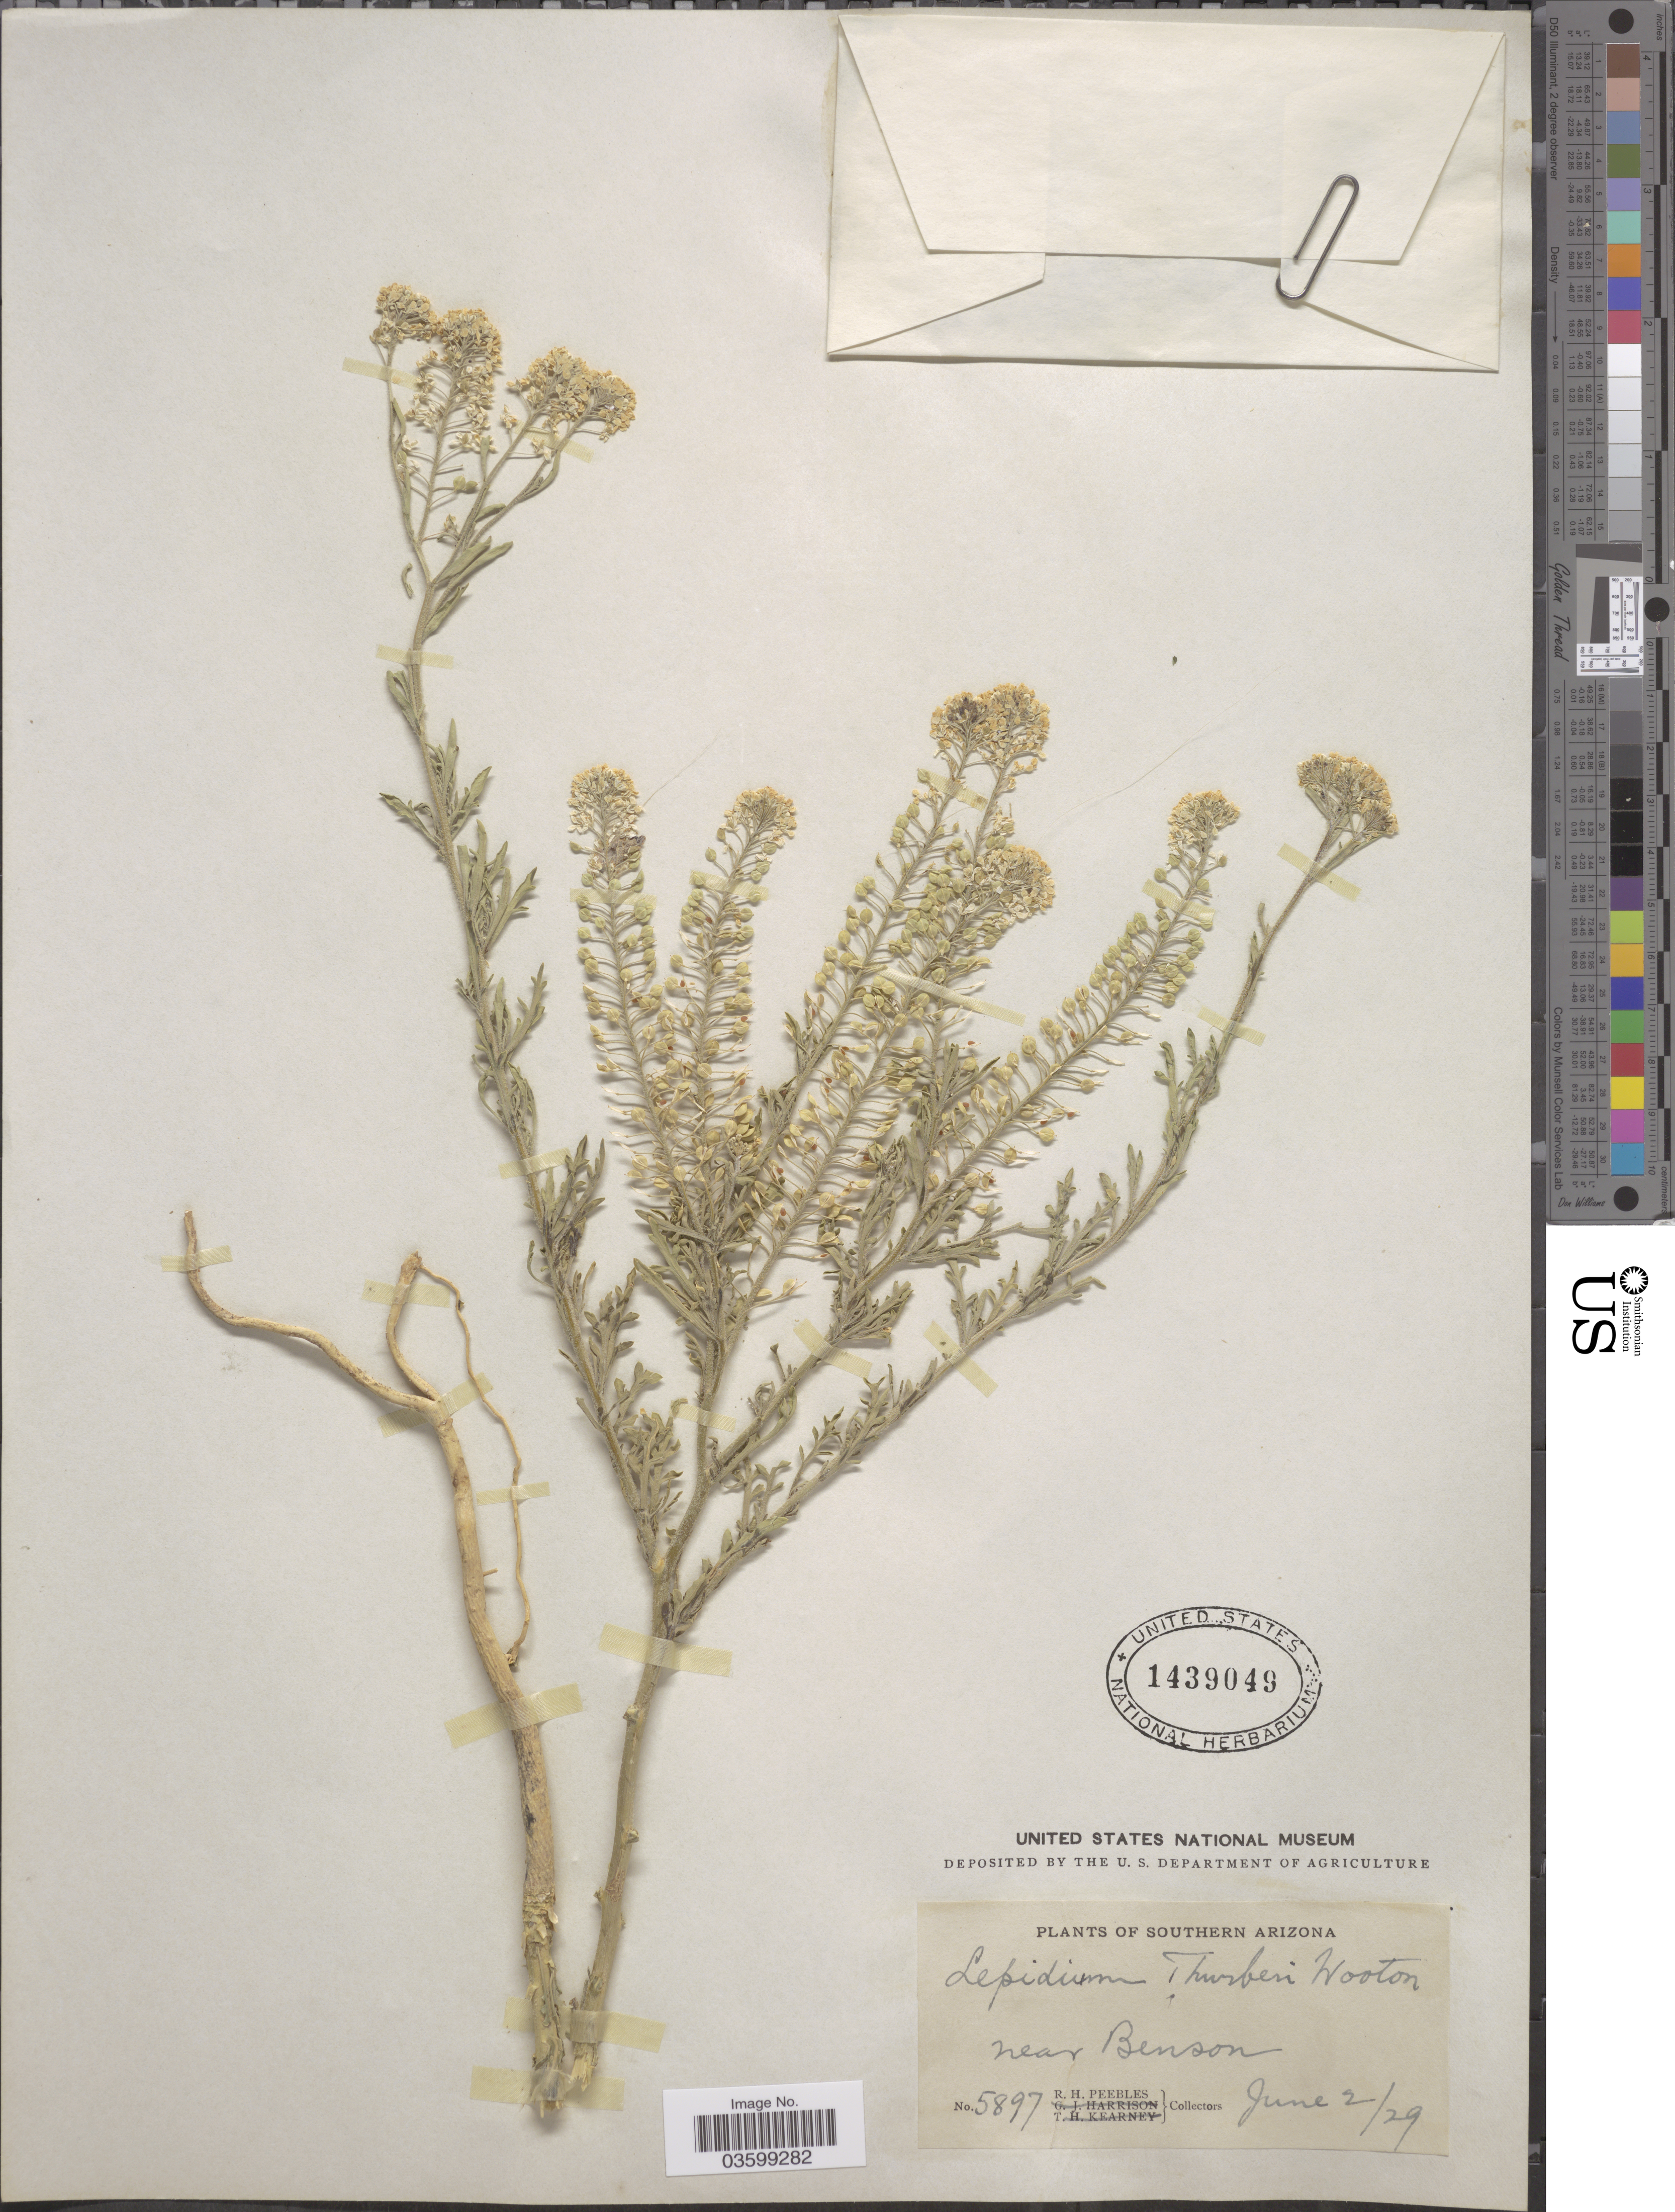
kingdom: Plantae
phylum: Tracheophyta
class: Magnoliopsida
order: Brassicales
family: Brassicaceae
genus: Lepidium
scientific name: Lepidium thurberi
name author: Wooton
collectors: R. H. Peebles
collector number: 5897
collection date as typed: Transcribed d/m/y: 2/6/29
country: United States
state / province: Arizona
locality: Southern Arizona. Near Benson.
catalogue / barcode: US 1439049